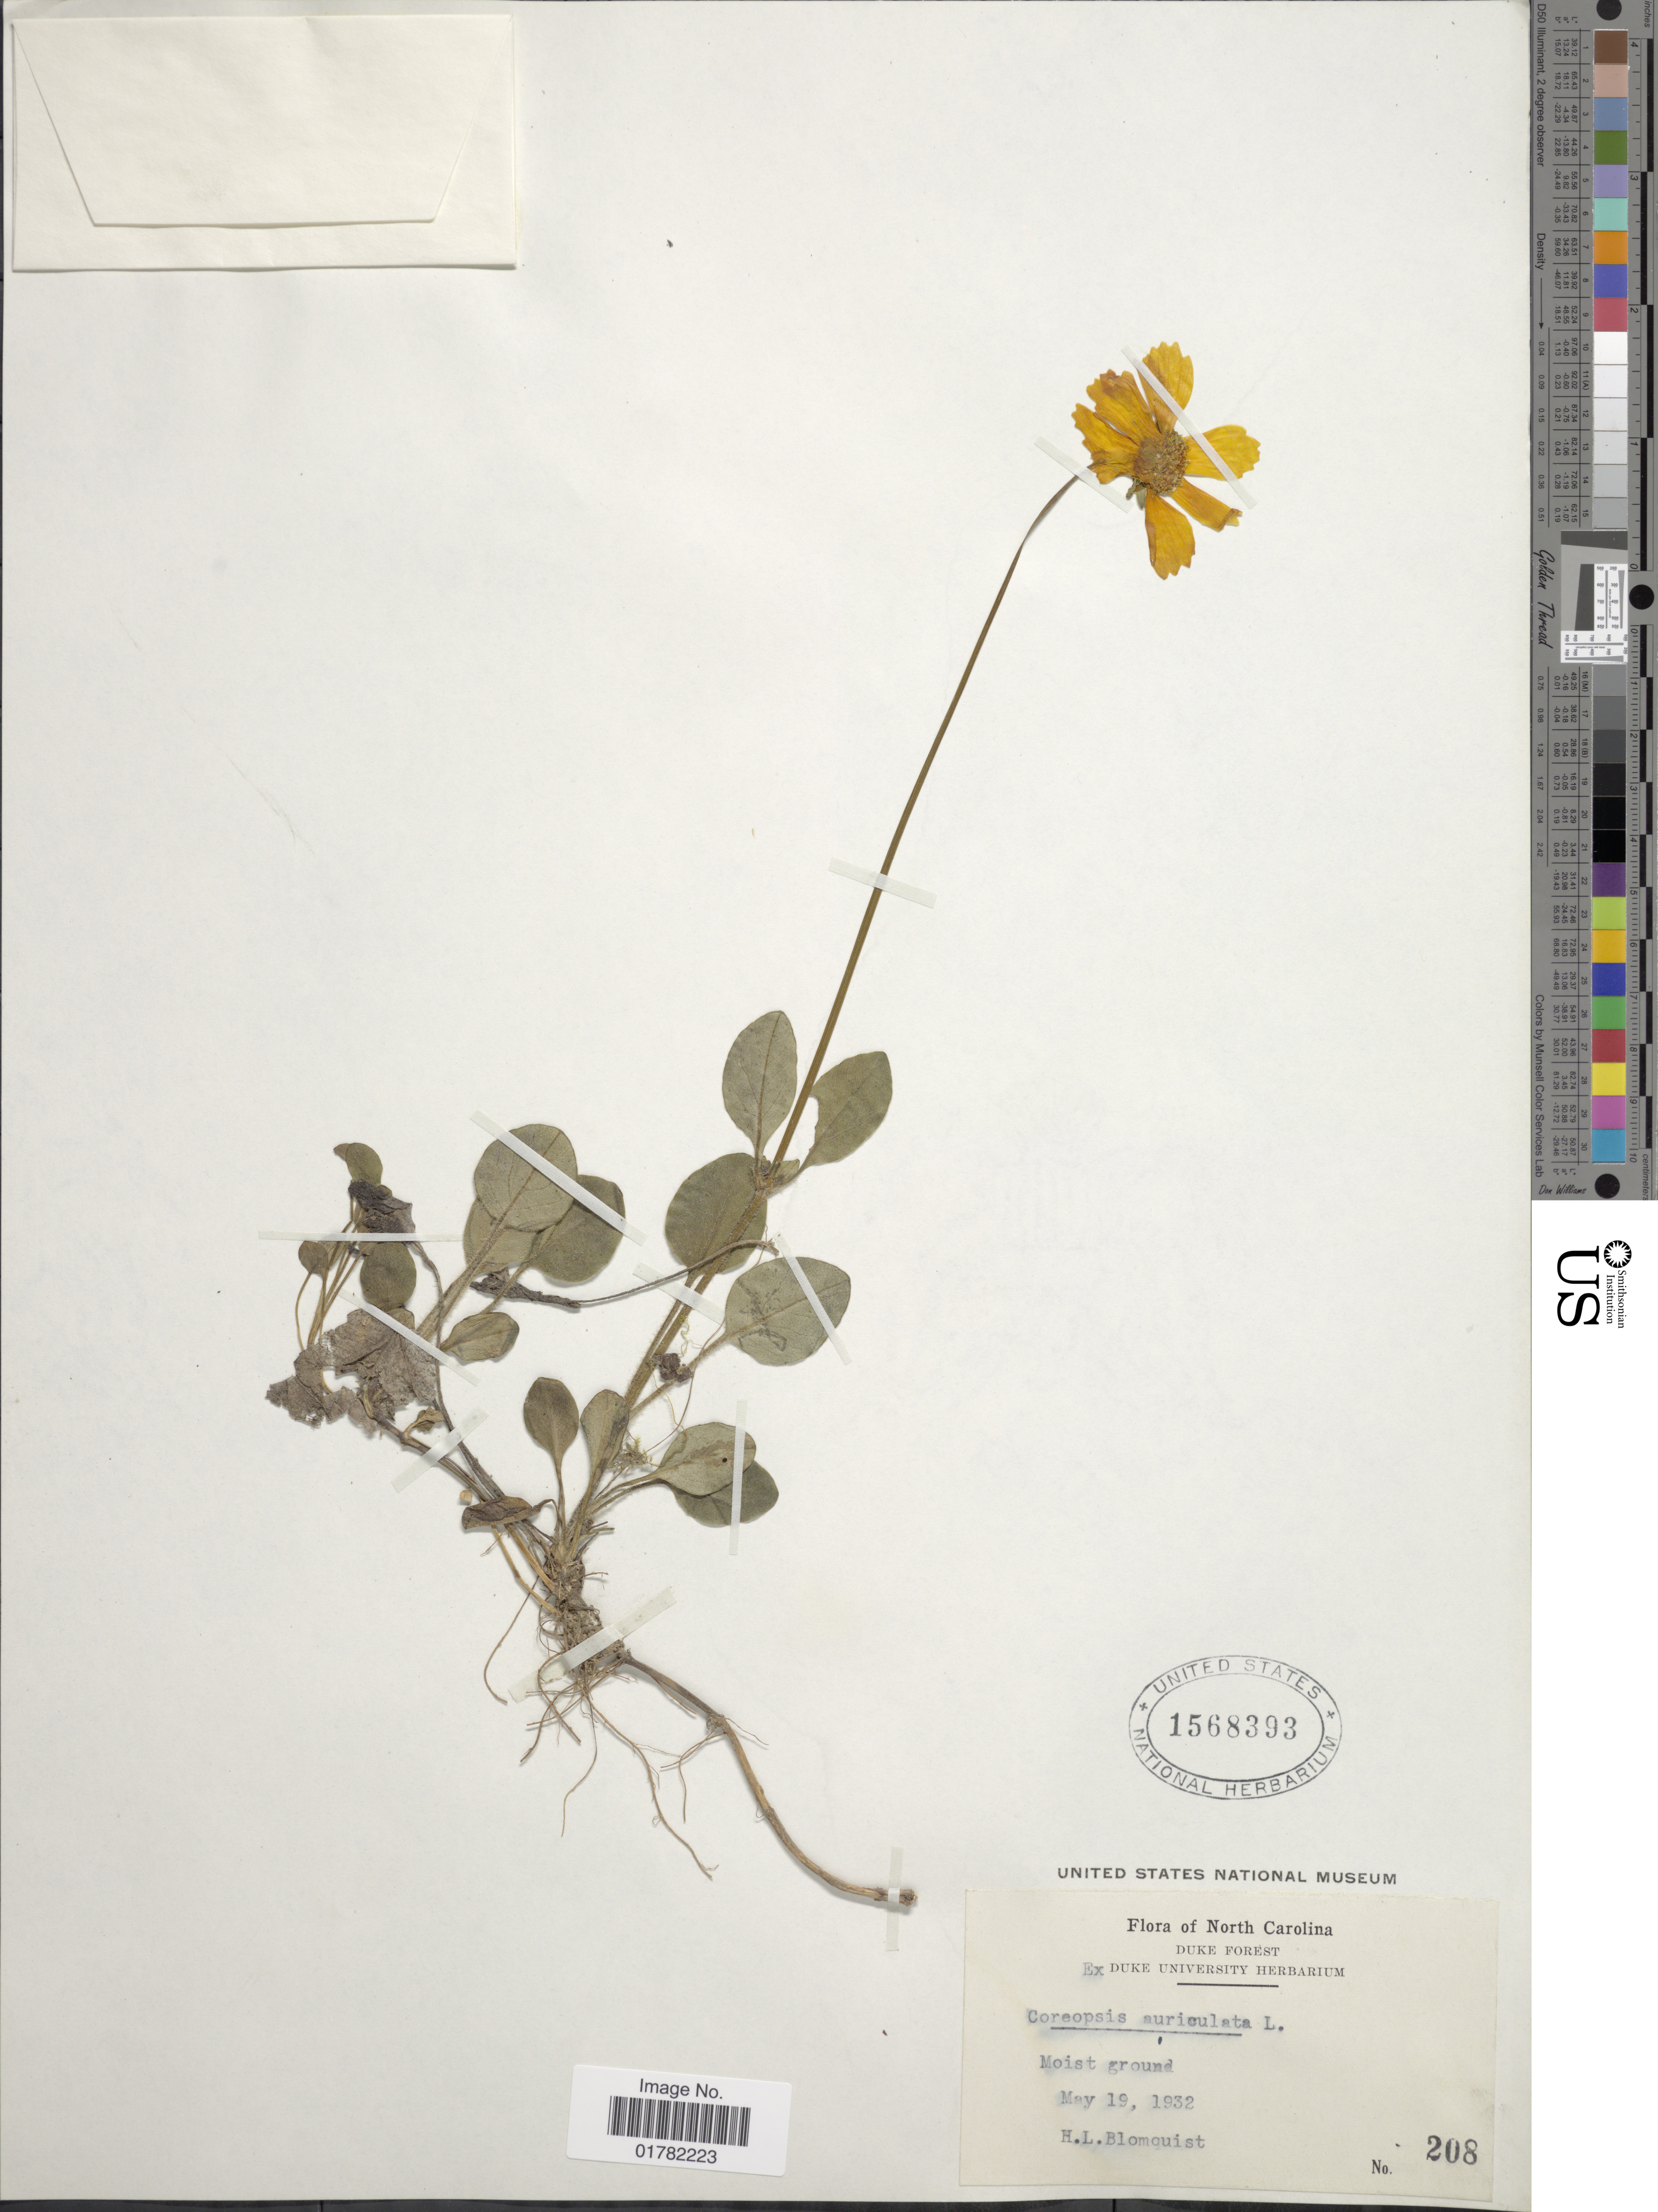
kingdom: Plantae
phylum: Tracheophyta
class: Magnoliopsida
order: Asterales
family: Asteraceae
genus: Coreopsis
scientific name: Coreopsis auriculata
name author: L.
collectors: H. Blomquist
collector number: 208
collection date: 1932-05-19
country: United States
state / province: North Carolina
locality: Duke Forest, Moist Ground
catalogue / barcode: US 1568393